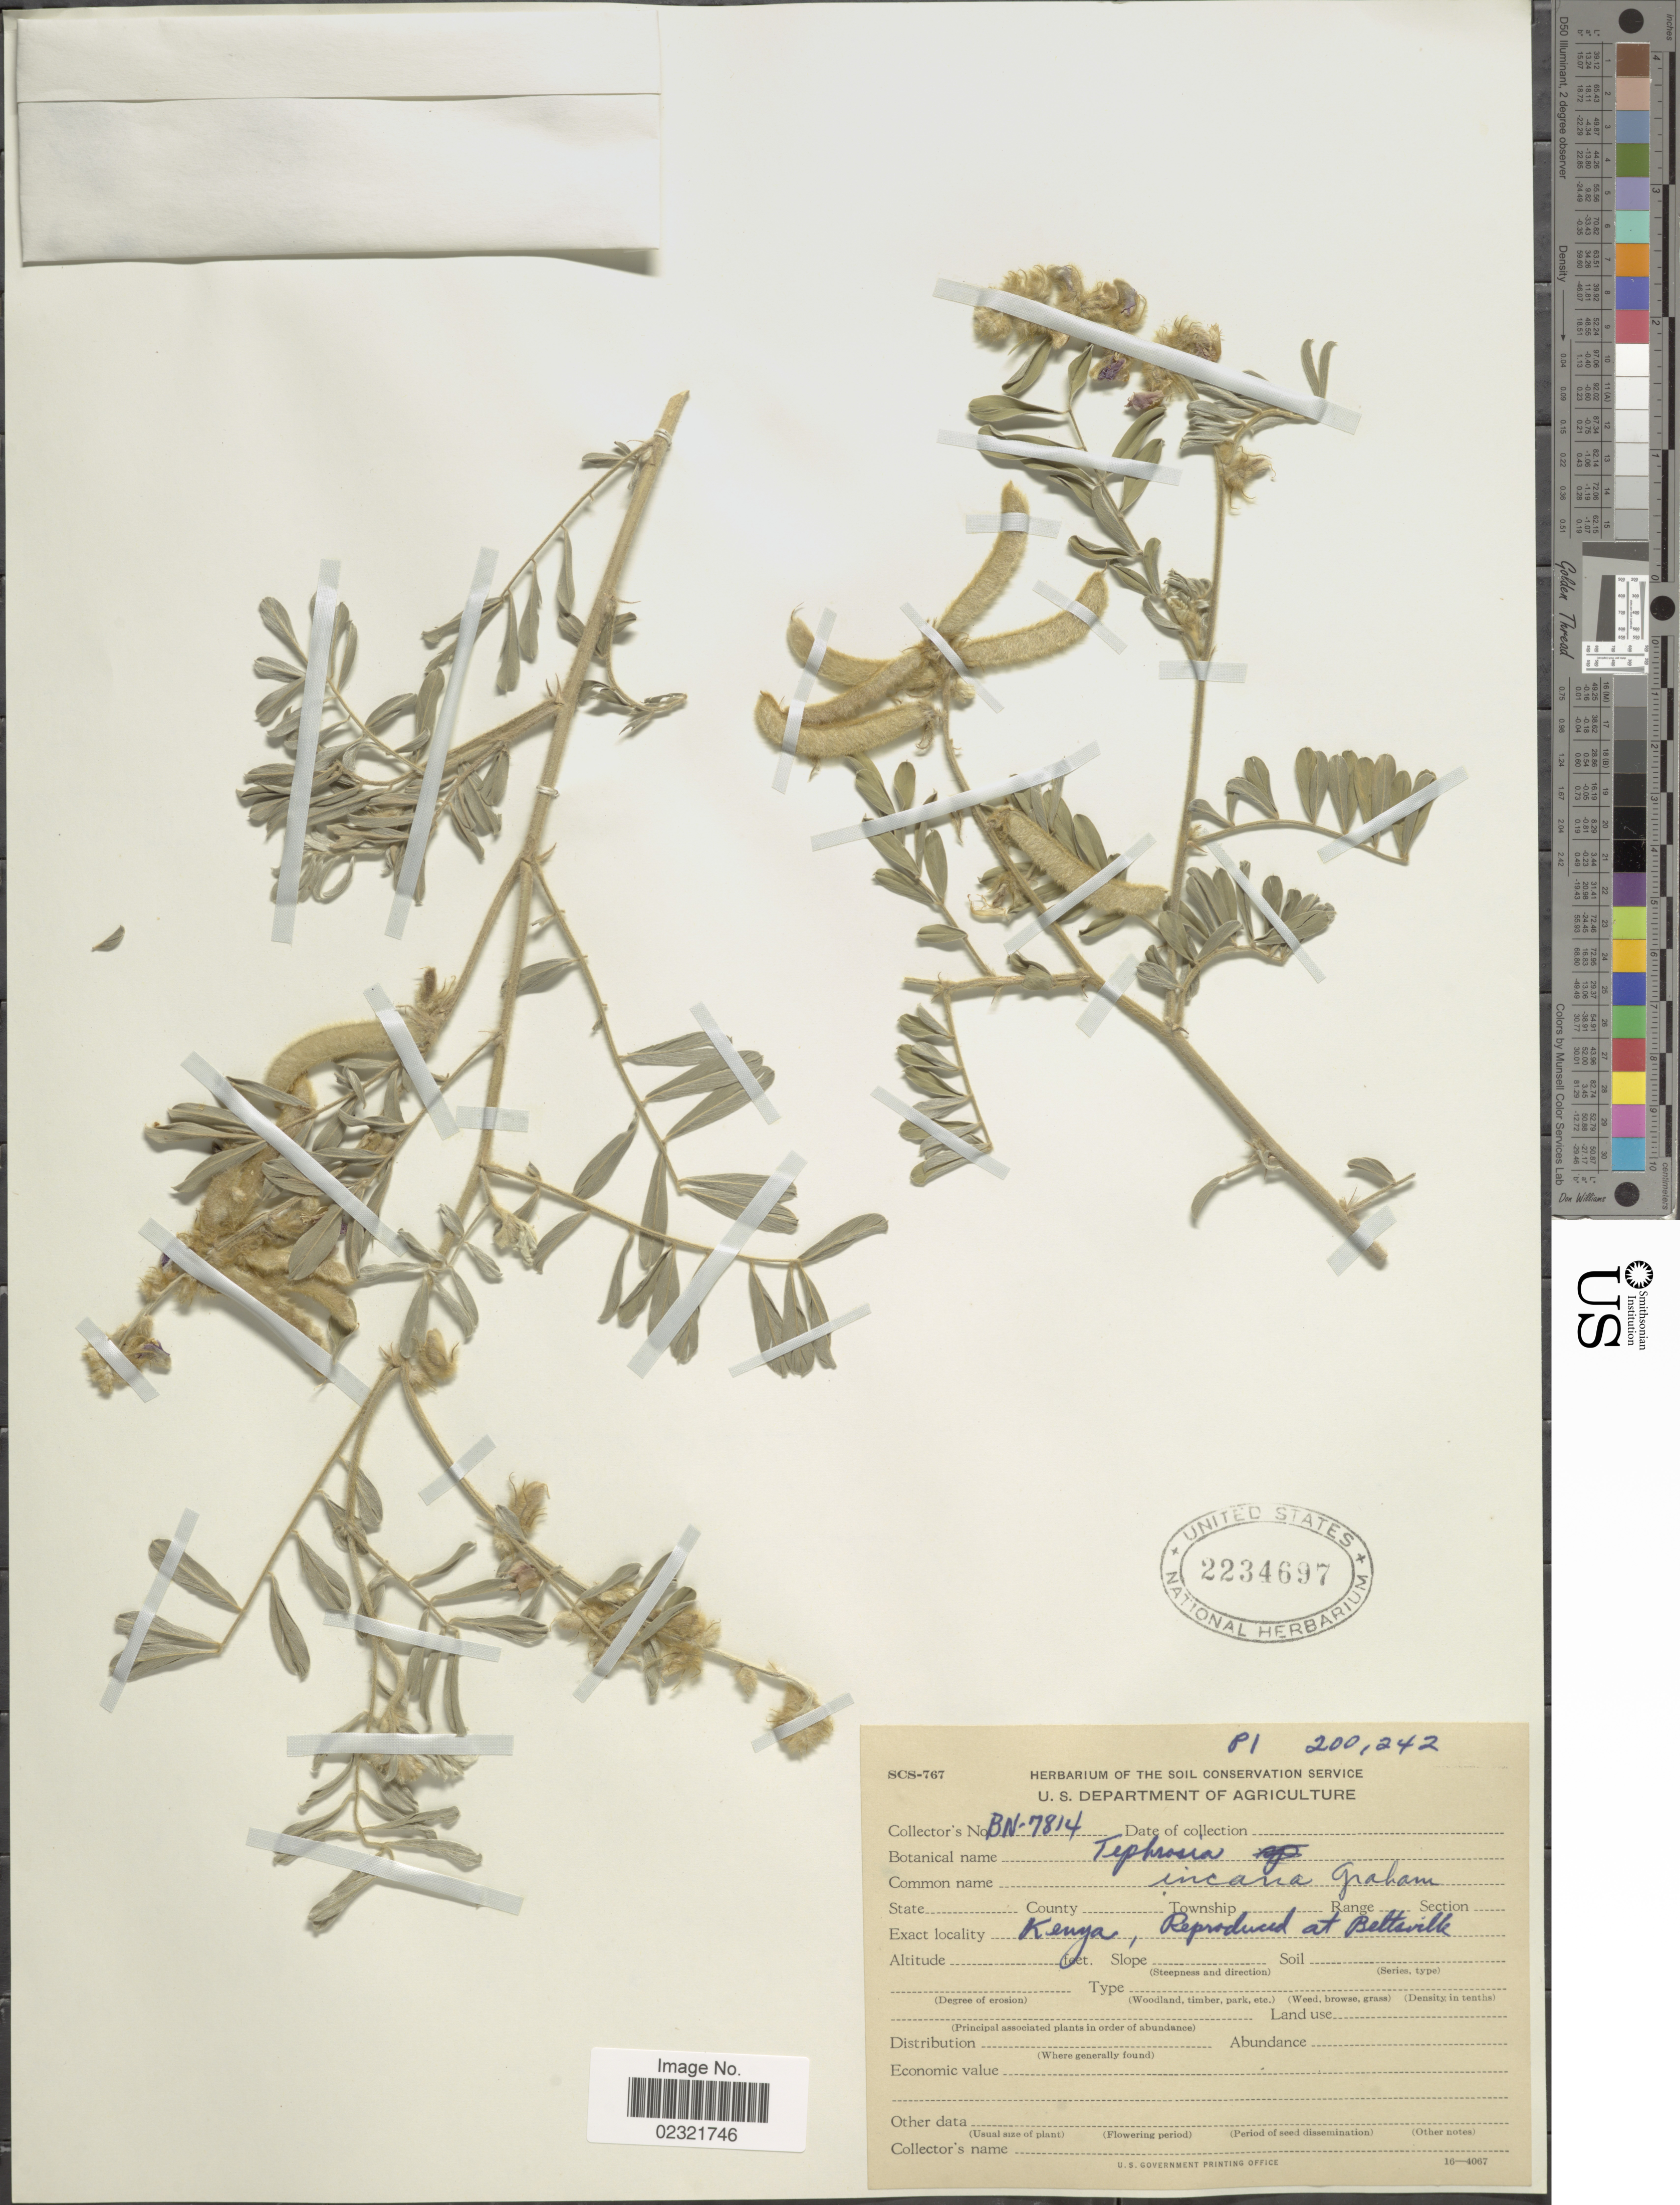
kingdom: Plantae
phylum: Tracheophyta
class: Magnoliopsida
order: Fabales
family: Fabaceae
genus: Tephrosia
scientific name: Tephrosia incana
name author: (Roxb.) Graham ex Wight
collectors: Herbarium of the Soil Conservation Service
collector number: BN-7814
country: Kenya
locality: Reproduced at Beltsville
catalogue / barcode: US 2234697